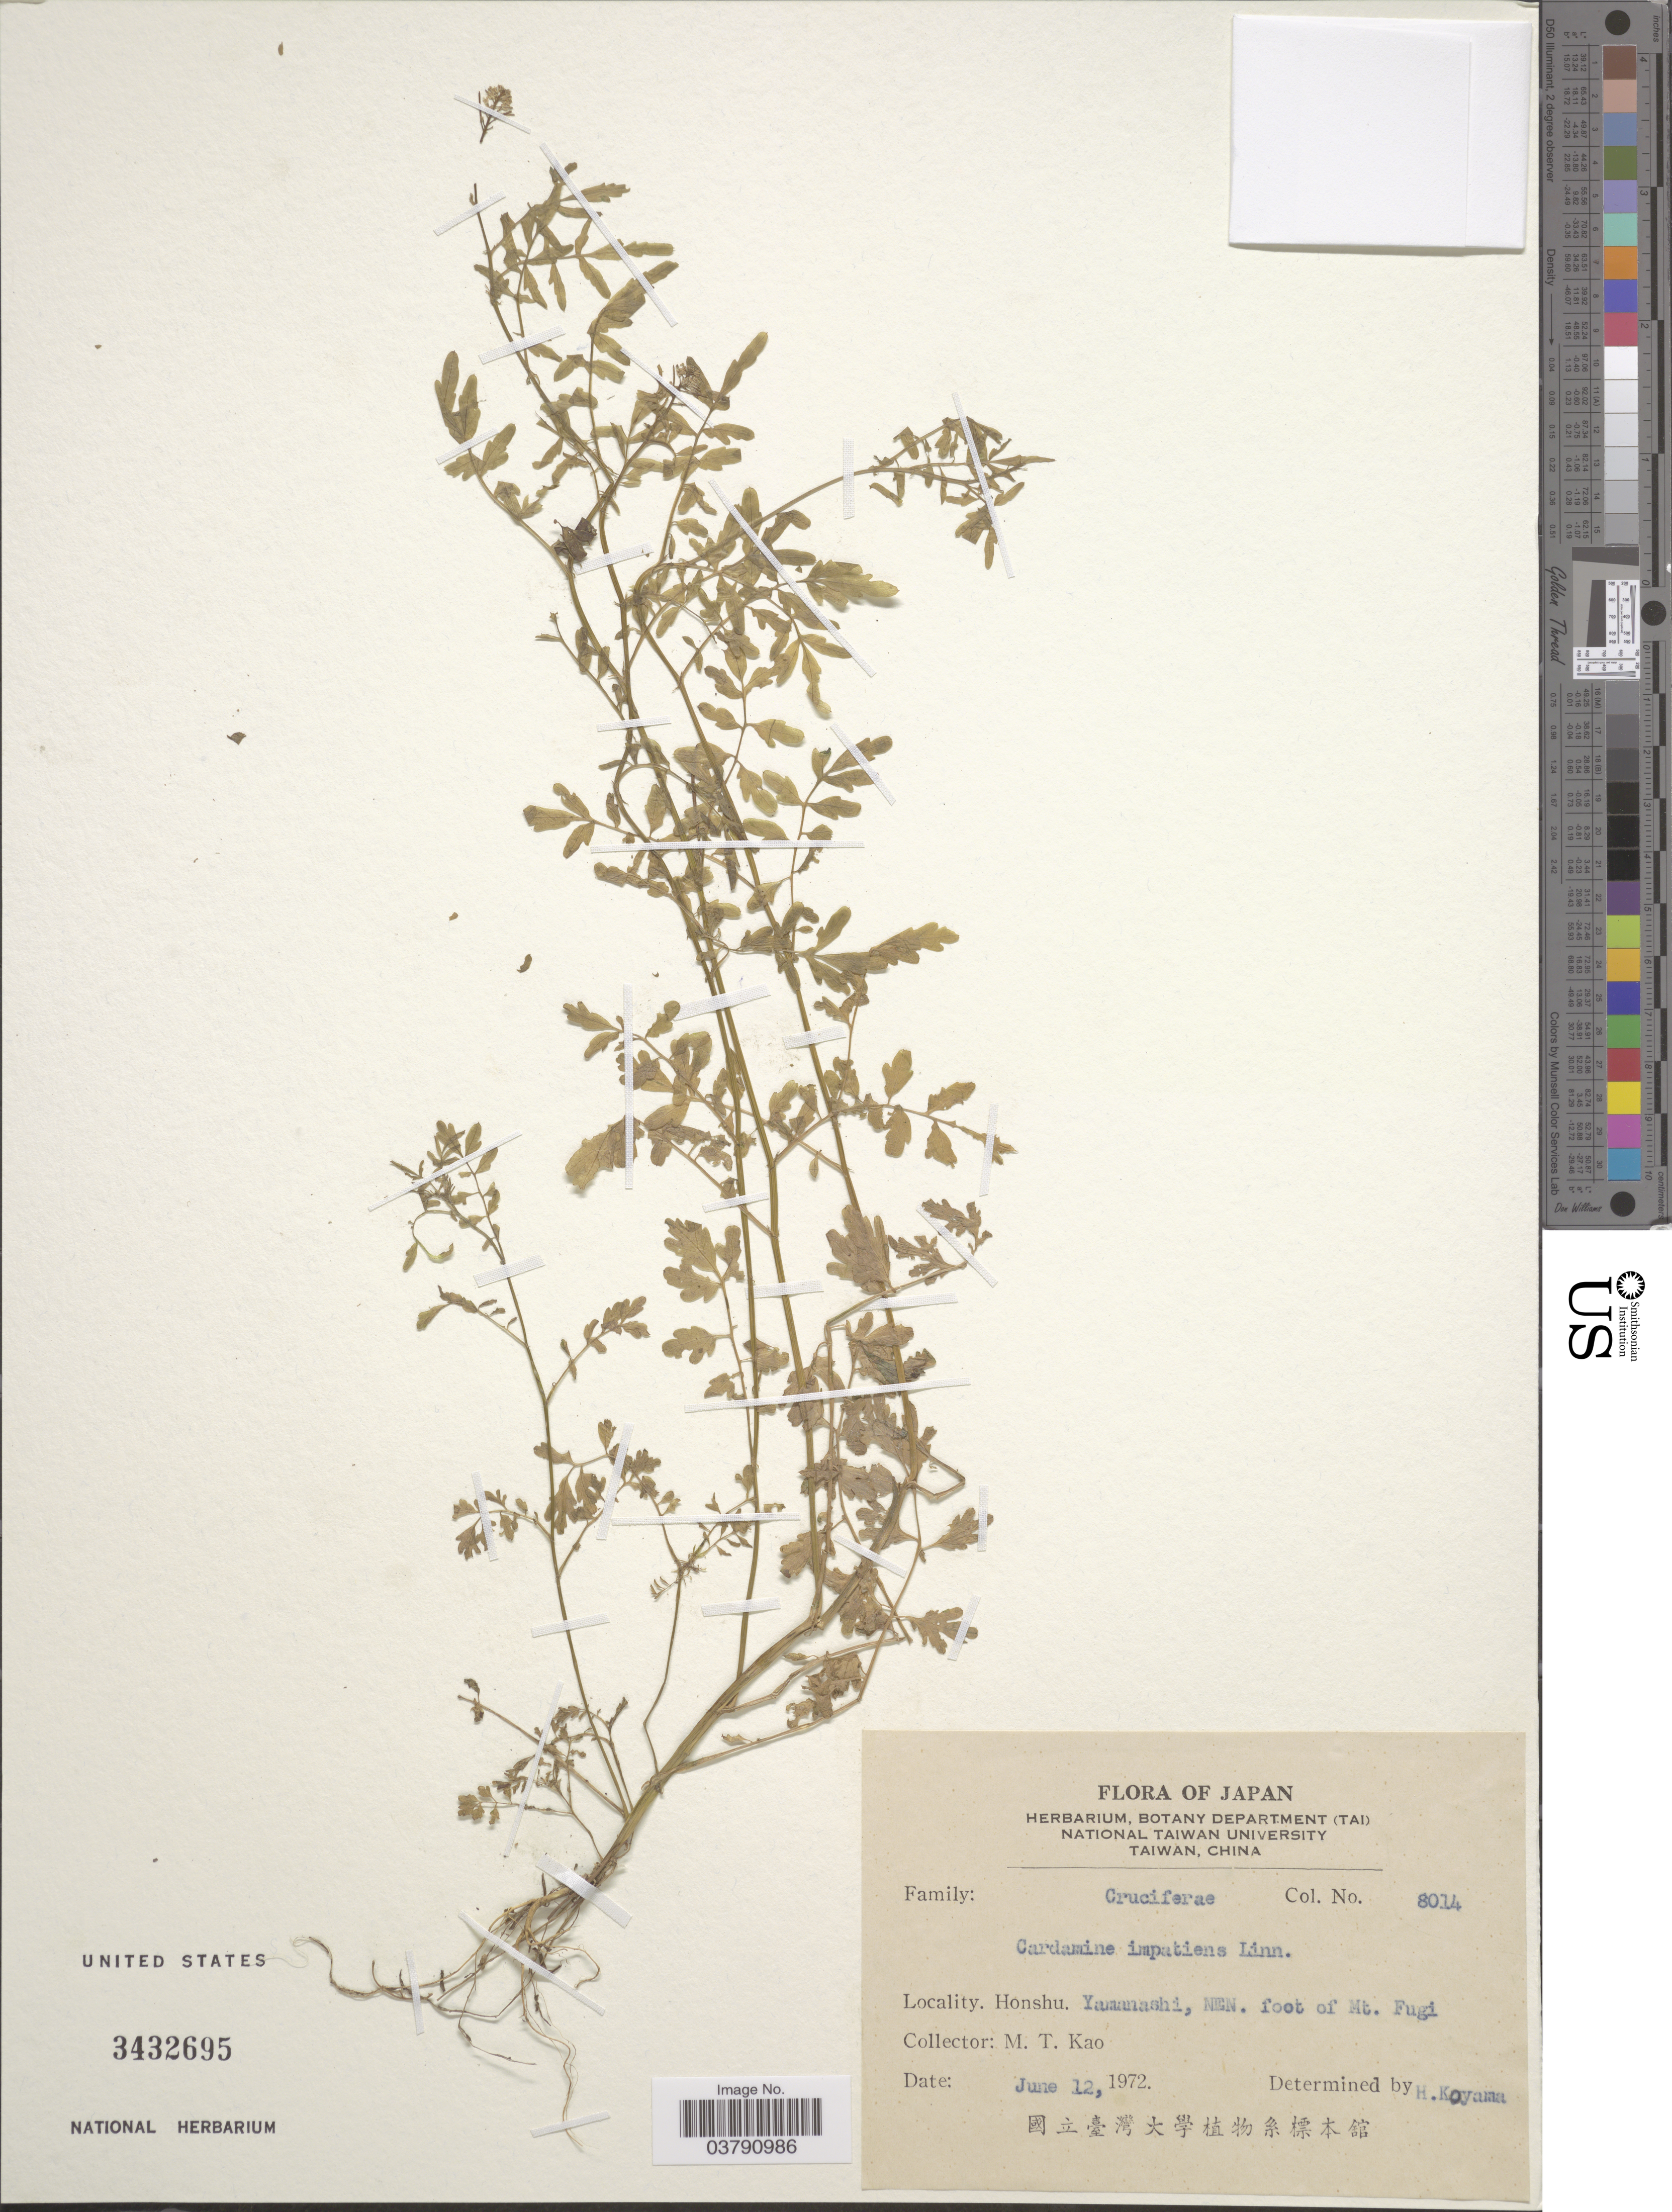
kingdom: Plantae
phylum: Tracheophyta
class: Magnoliopsida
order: Brassicales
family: Brassicaceae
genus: Cardamine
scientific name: Cardamine impatiens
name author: L.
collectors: M. T. Kao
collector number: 8014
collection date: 1972-06-12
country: Japan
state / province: Yamanasi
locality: Honshu. Yamanashi, NEN. foot of Mt. Fugi.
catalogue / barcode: US 3432695